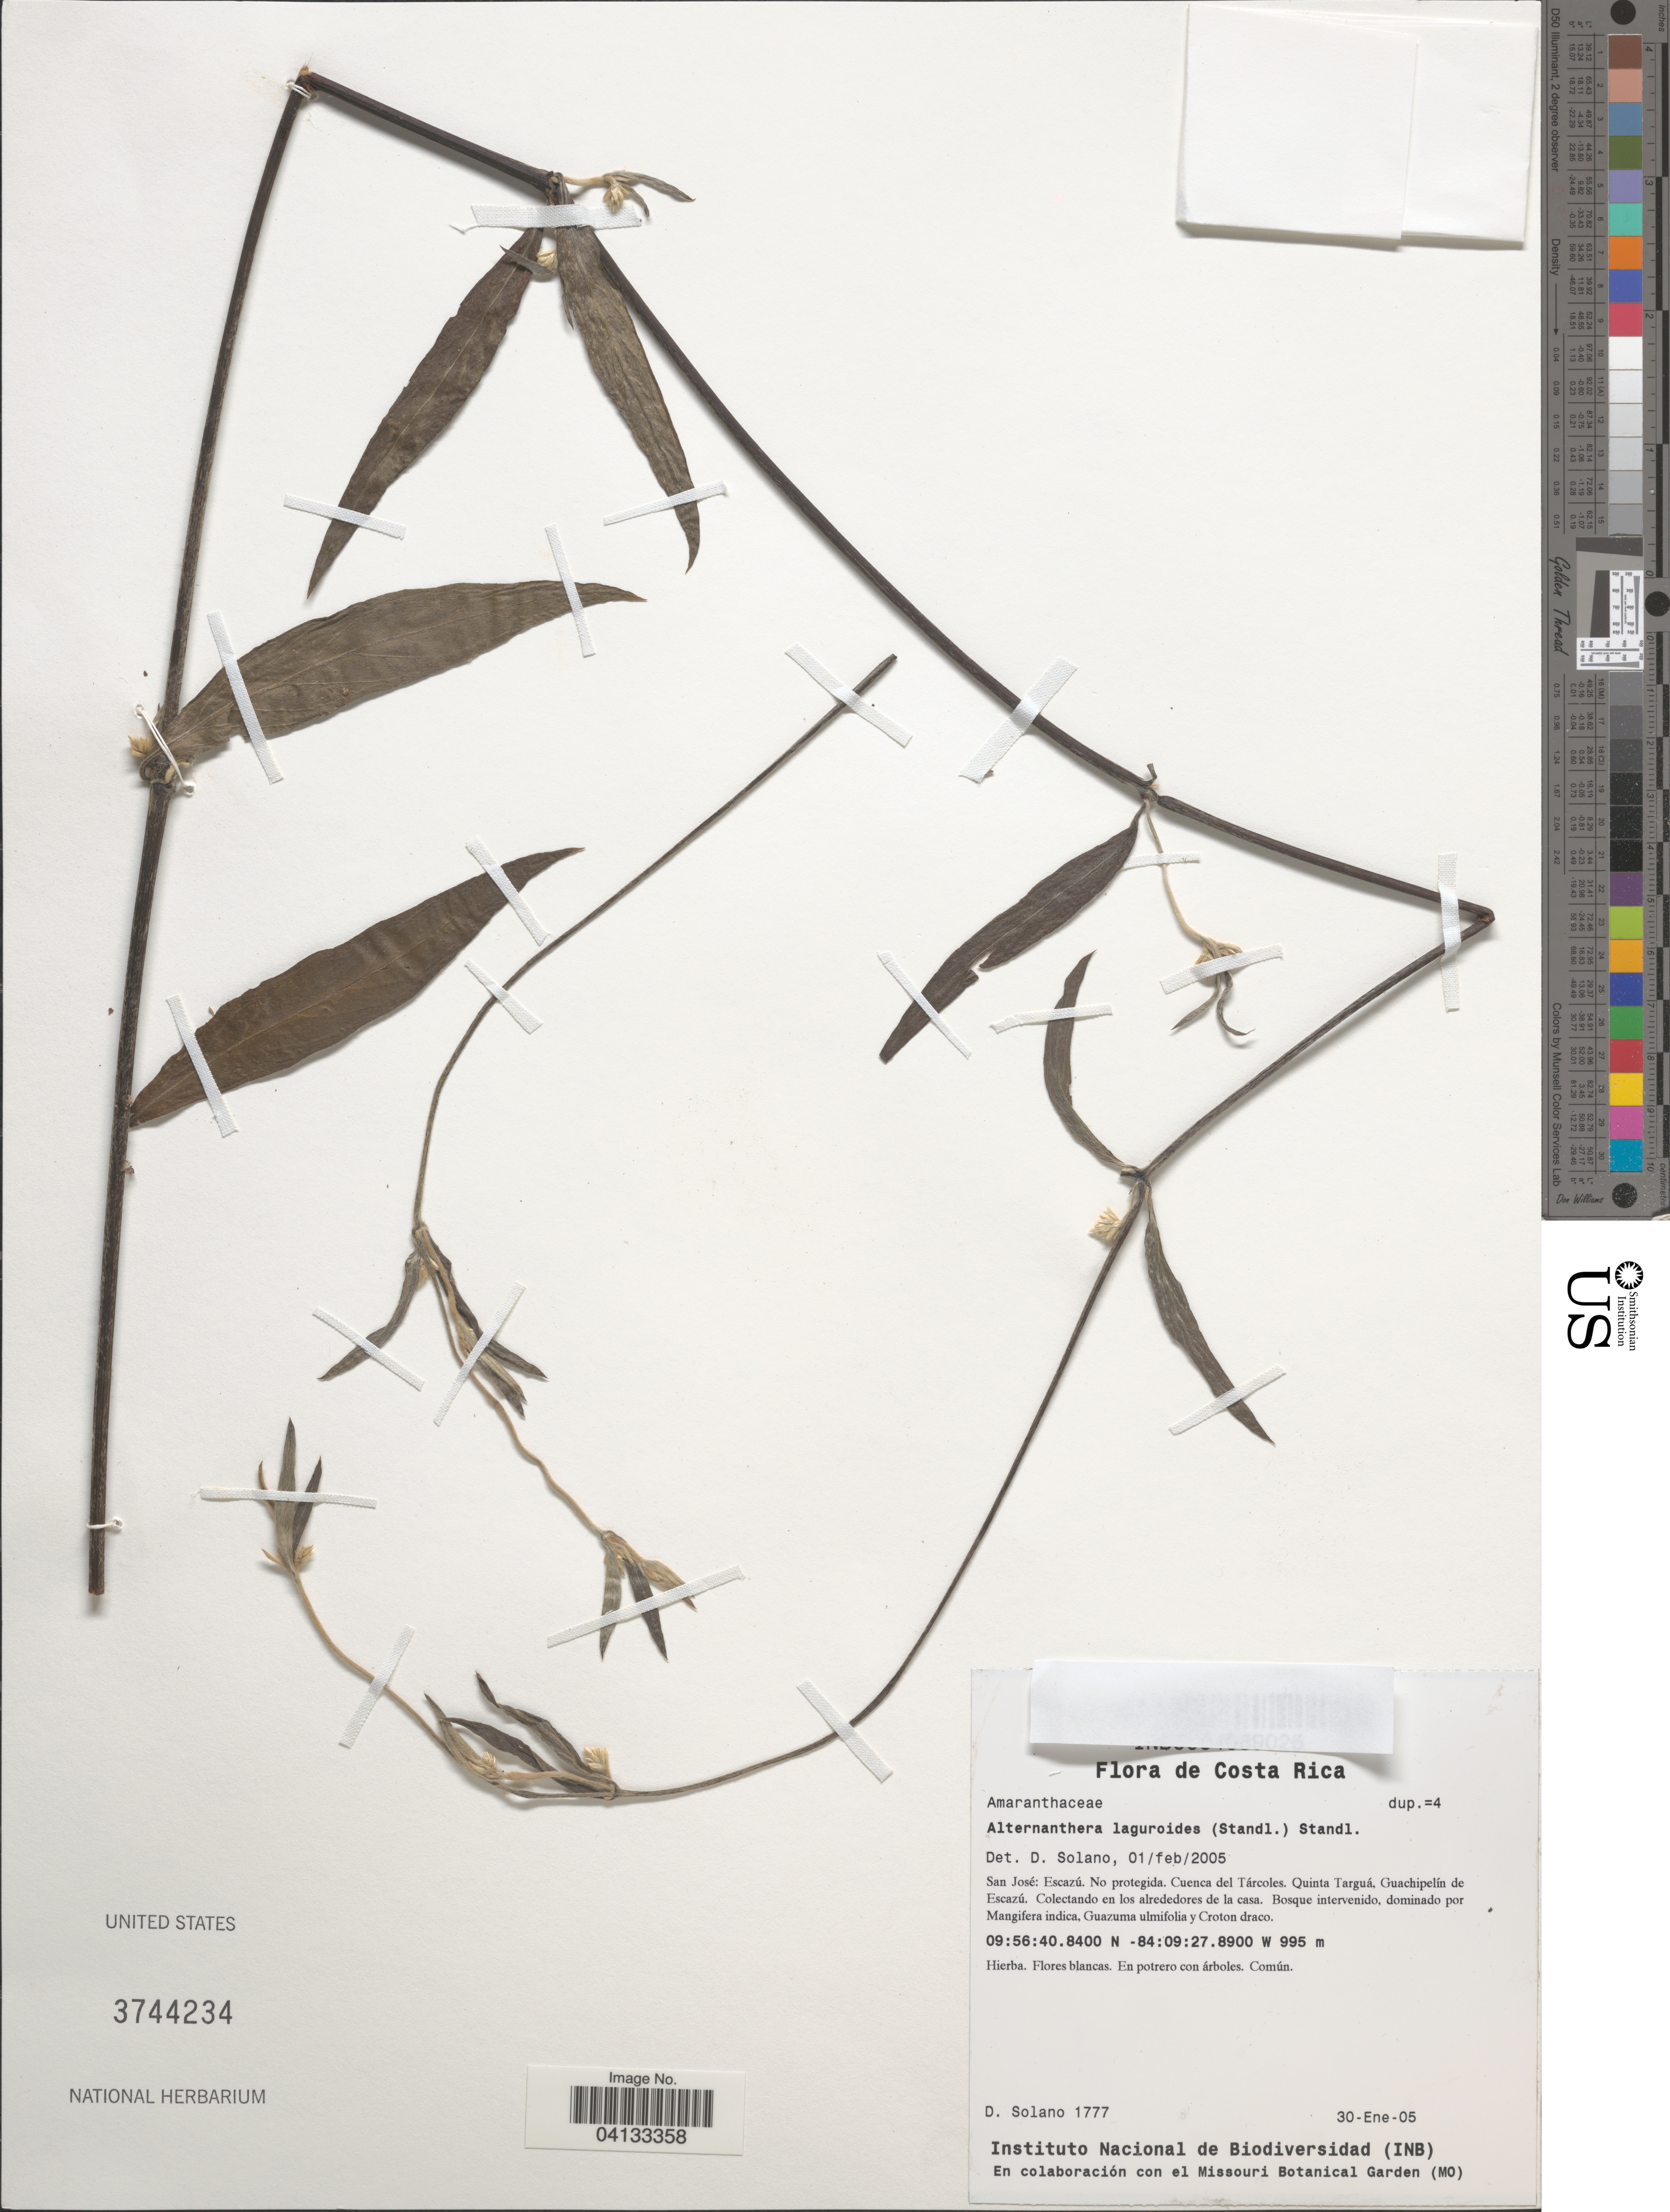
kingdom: Plantae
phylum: Tracheophyta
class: Magnoliopsida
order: Caryophyllales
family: Amaranthaceae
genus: Alternanthera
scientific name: Alternanthera laguroides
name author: (Standl.) Standl.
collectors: D. Solano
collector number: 1777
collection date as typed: Transcribed d/m/y: 30/1/5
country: Costa Rica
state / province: San José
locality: Escazú. No protegida. Cuenca del Tárcoles. Quinta Targuá. Guachipelín de Escazú. Colectando en los alrededores de la casa.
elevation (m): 995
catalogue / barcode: US 3744234